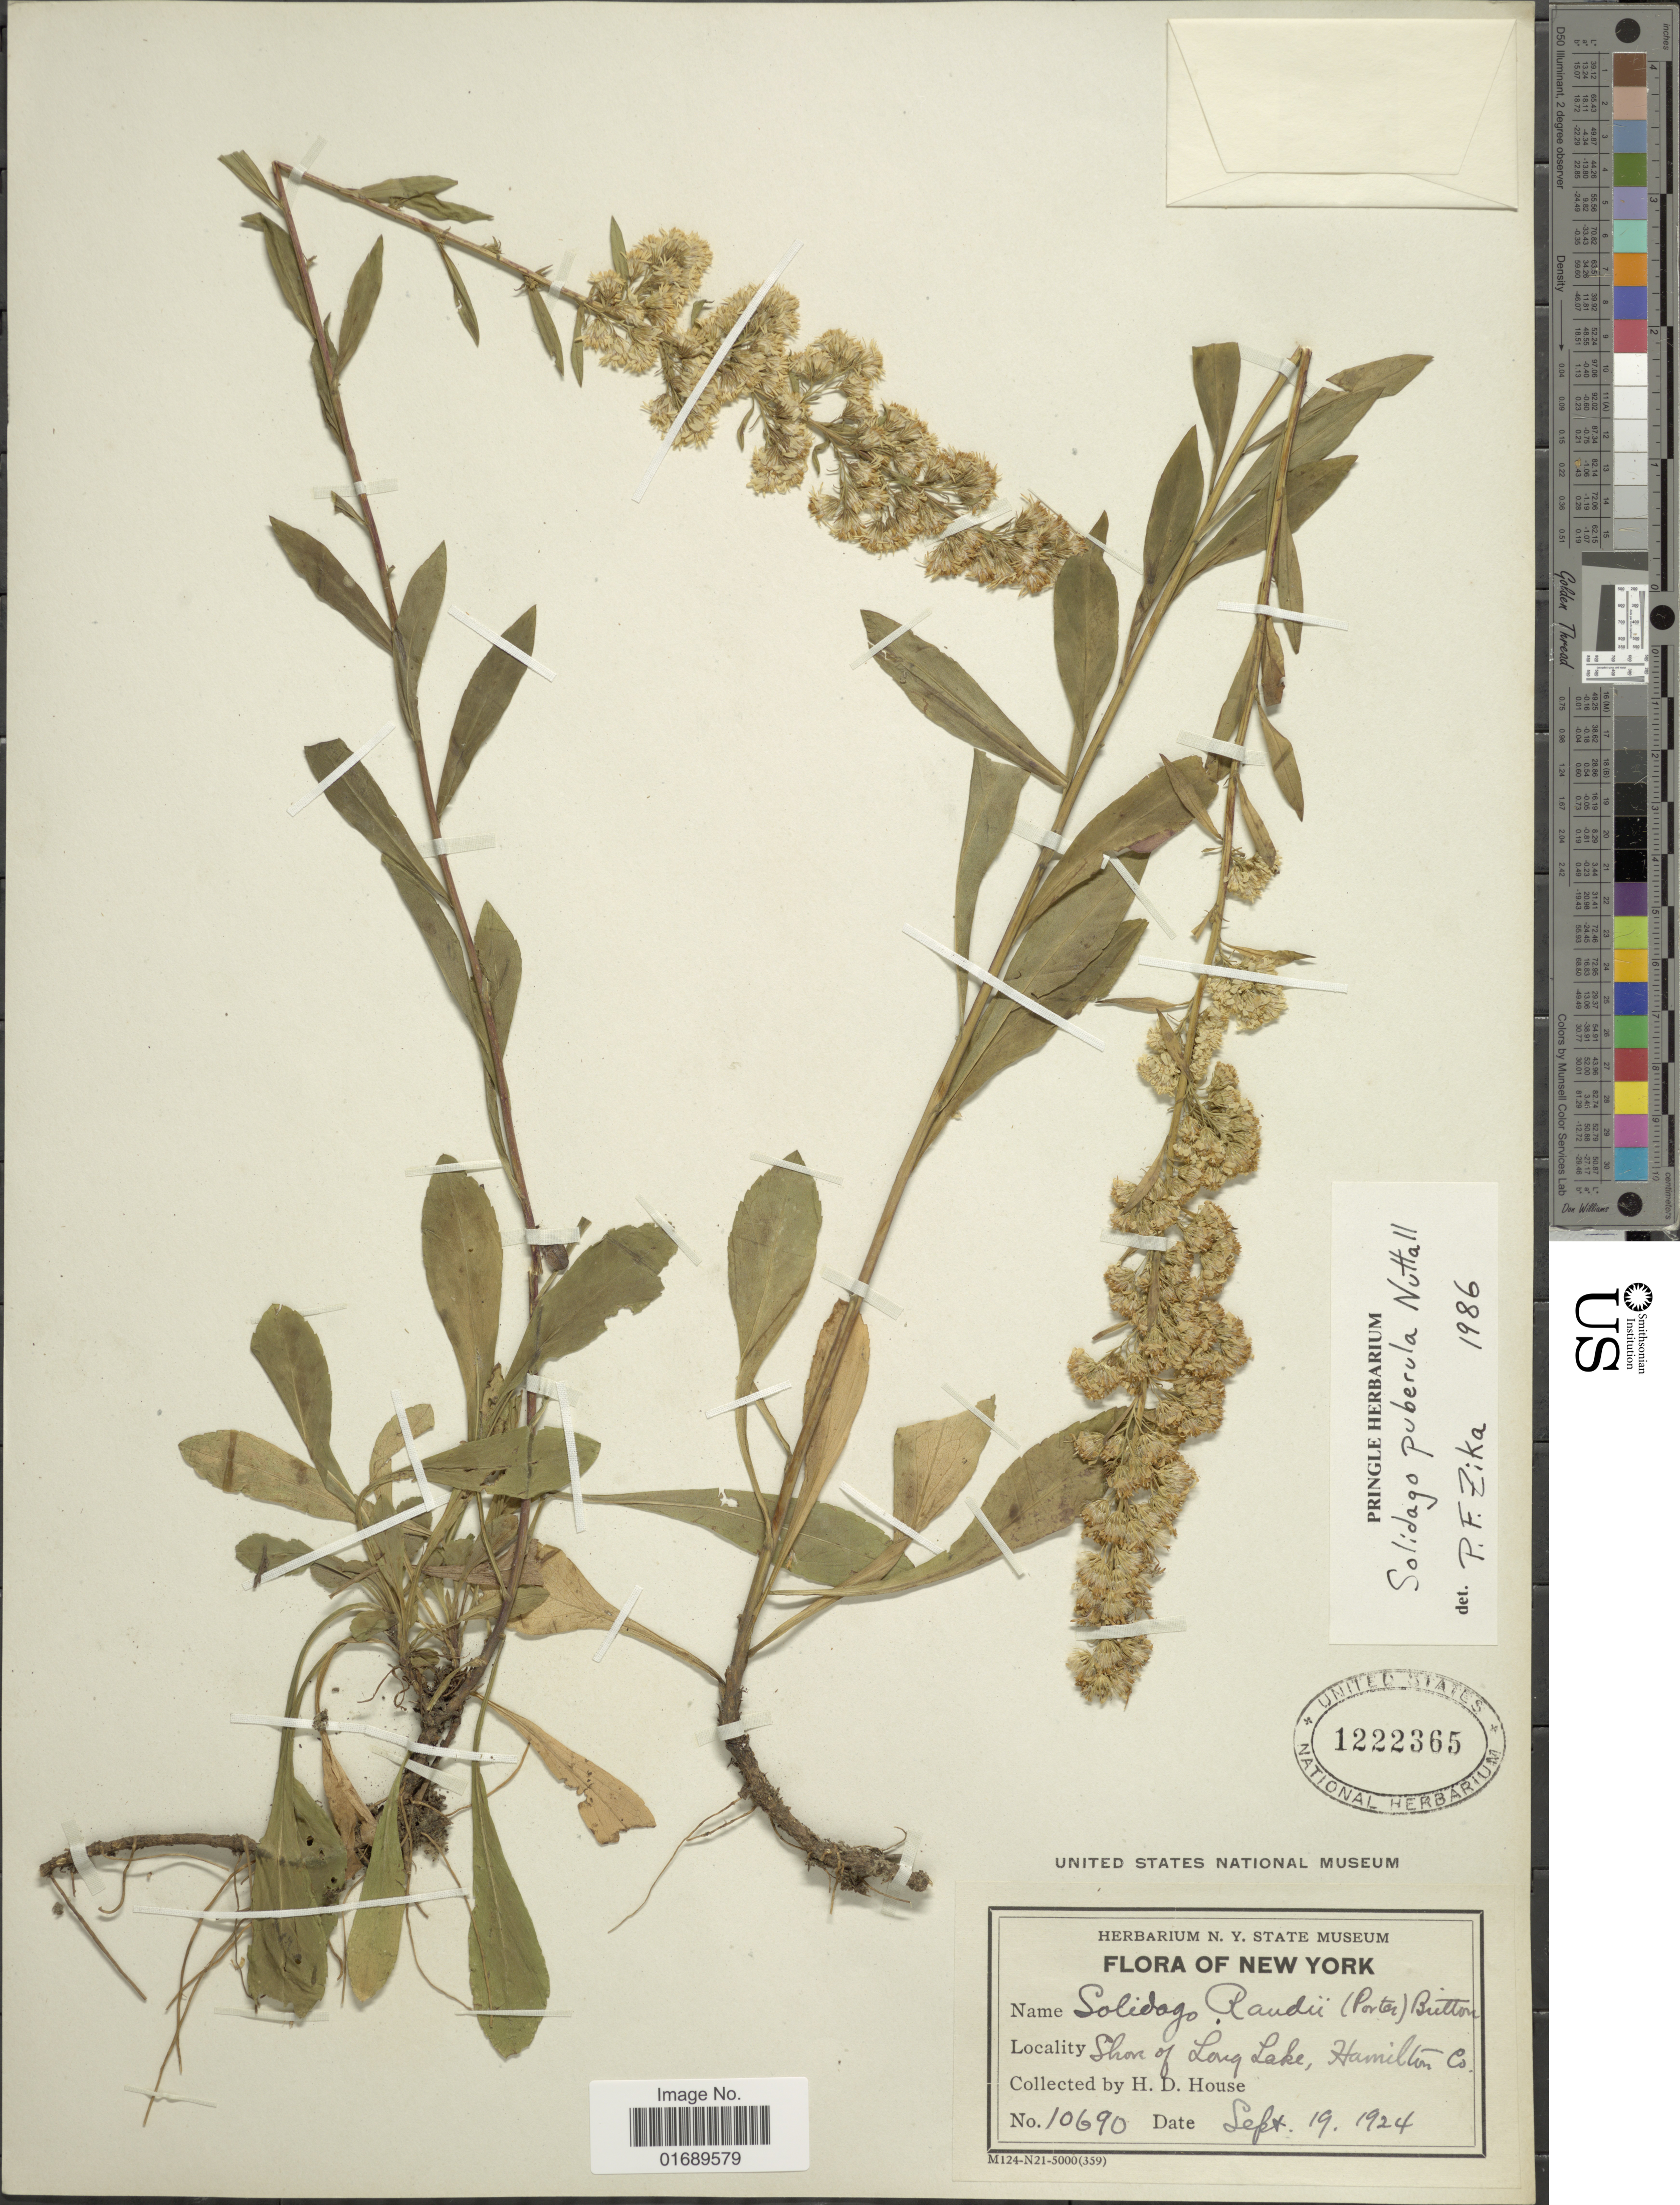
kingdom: Plantae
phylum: Tracheophyta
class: Magnoliopsida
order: Asterales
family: Asteraceae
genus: Solidago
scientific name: Solidago puberula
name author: Nutt.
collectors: H. D. House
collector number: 10690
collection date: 1924-09-19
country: United States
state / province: New York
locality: Shore of Lang Lake, Hamilton Co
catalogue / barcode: US 1222365